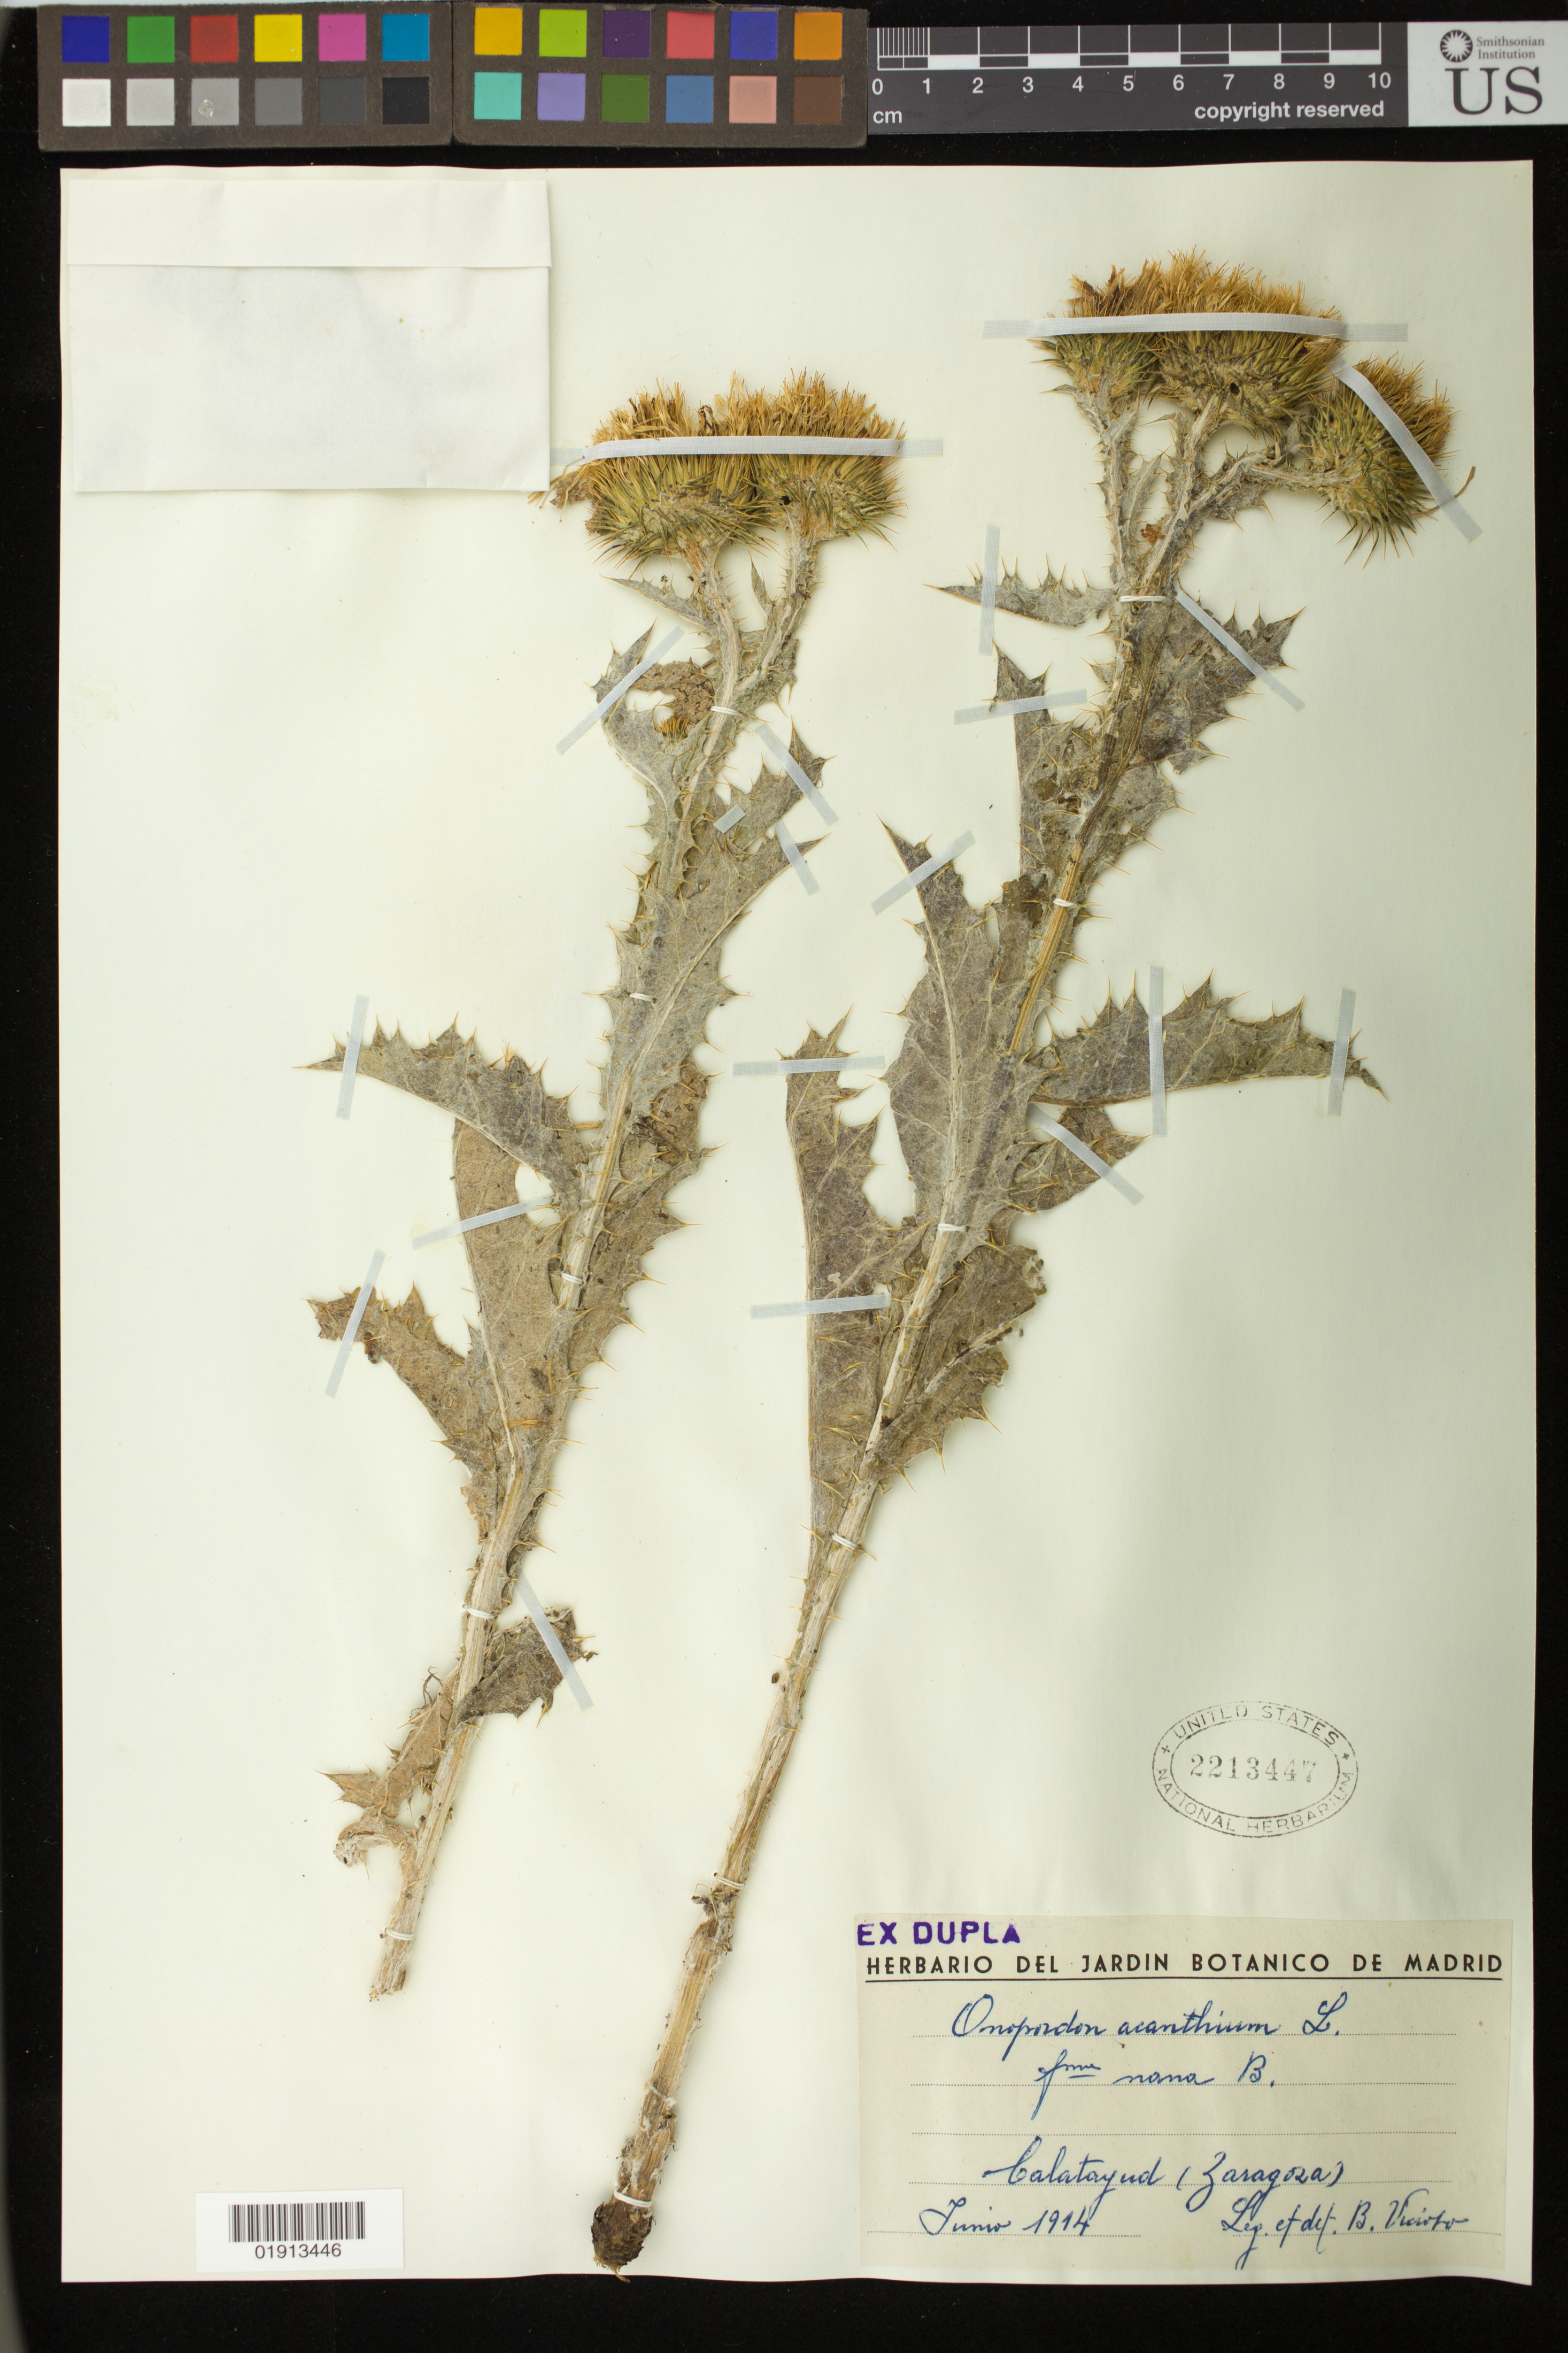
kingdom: Plantae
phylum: Tracheophyta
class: Magnoliopsida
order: Asterales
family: Asteraceae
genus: Onopordum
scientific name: Onopordum acanthium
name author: L.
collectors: Vicioso, B.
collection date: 1914-06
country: Spain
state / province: Aragon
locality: Calatayud (Zaragoza)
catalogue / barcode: US 2213447